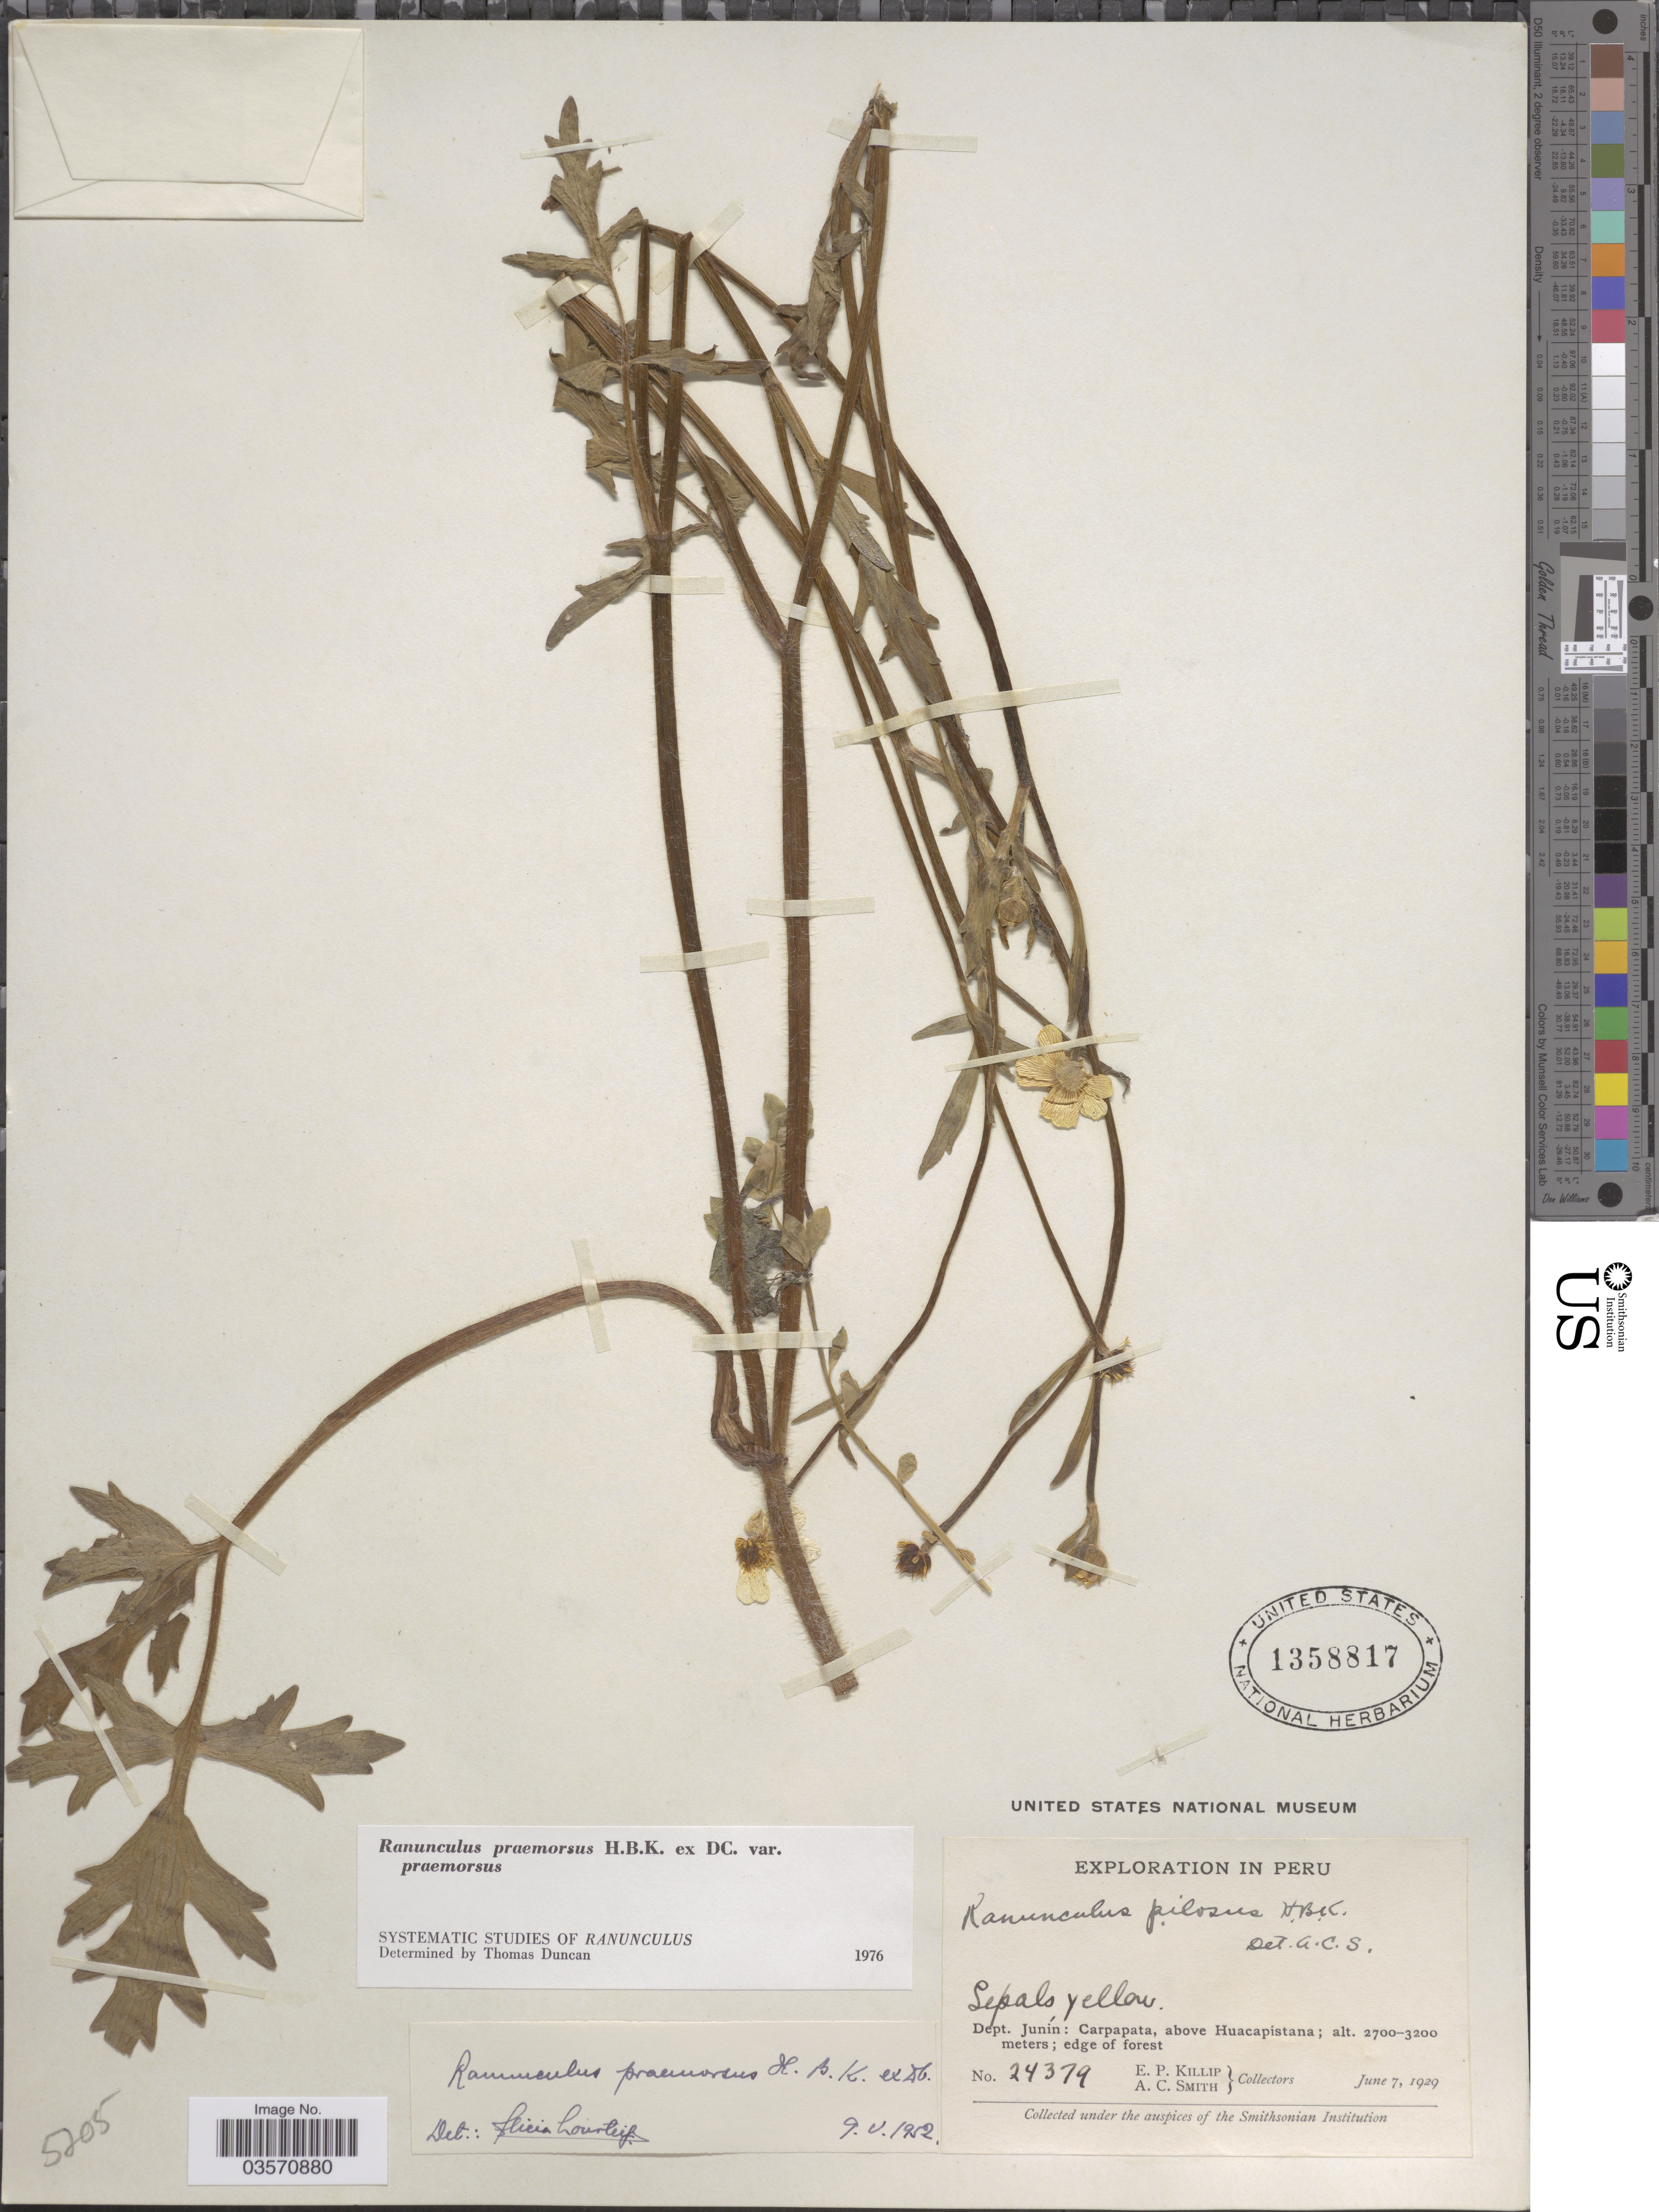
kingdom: Plantae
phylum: Tracheophyta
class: Magnoliopsida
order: Ranunculales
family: Ranunculaceae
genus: Ranunculus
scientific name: Ranunculus praemorsus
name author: Kunth ex DC.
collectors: E. P. Killip & A. C. Smith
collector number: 24379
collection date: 1929-06-07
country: Peru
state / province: Junín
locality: Dept. Junín: Carpapata, above Huacapistana.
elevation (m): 2700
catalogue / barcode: US 1358817